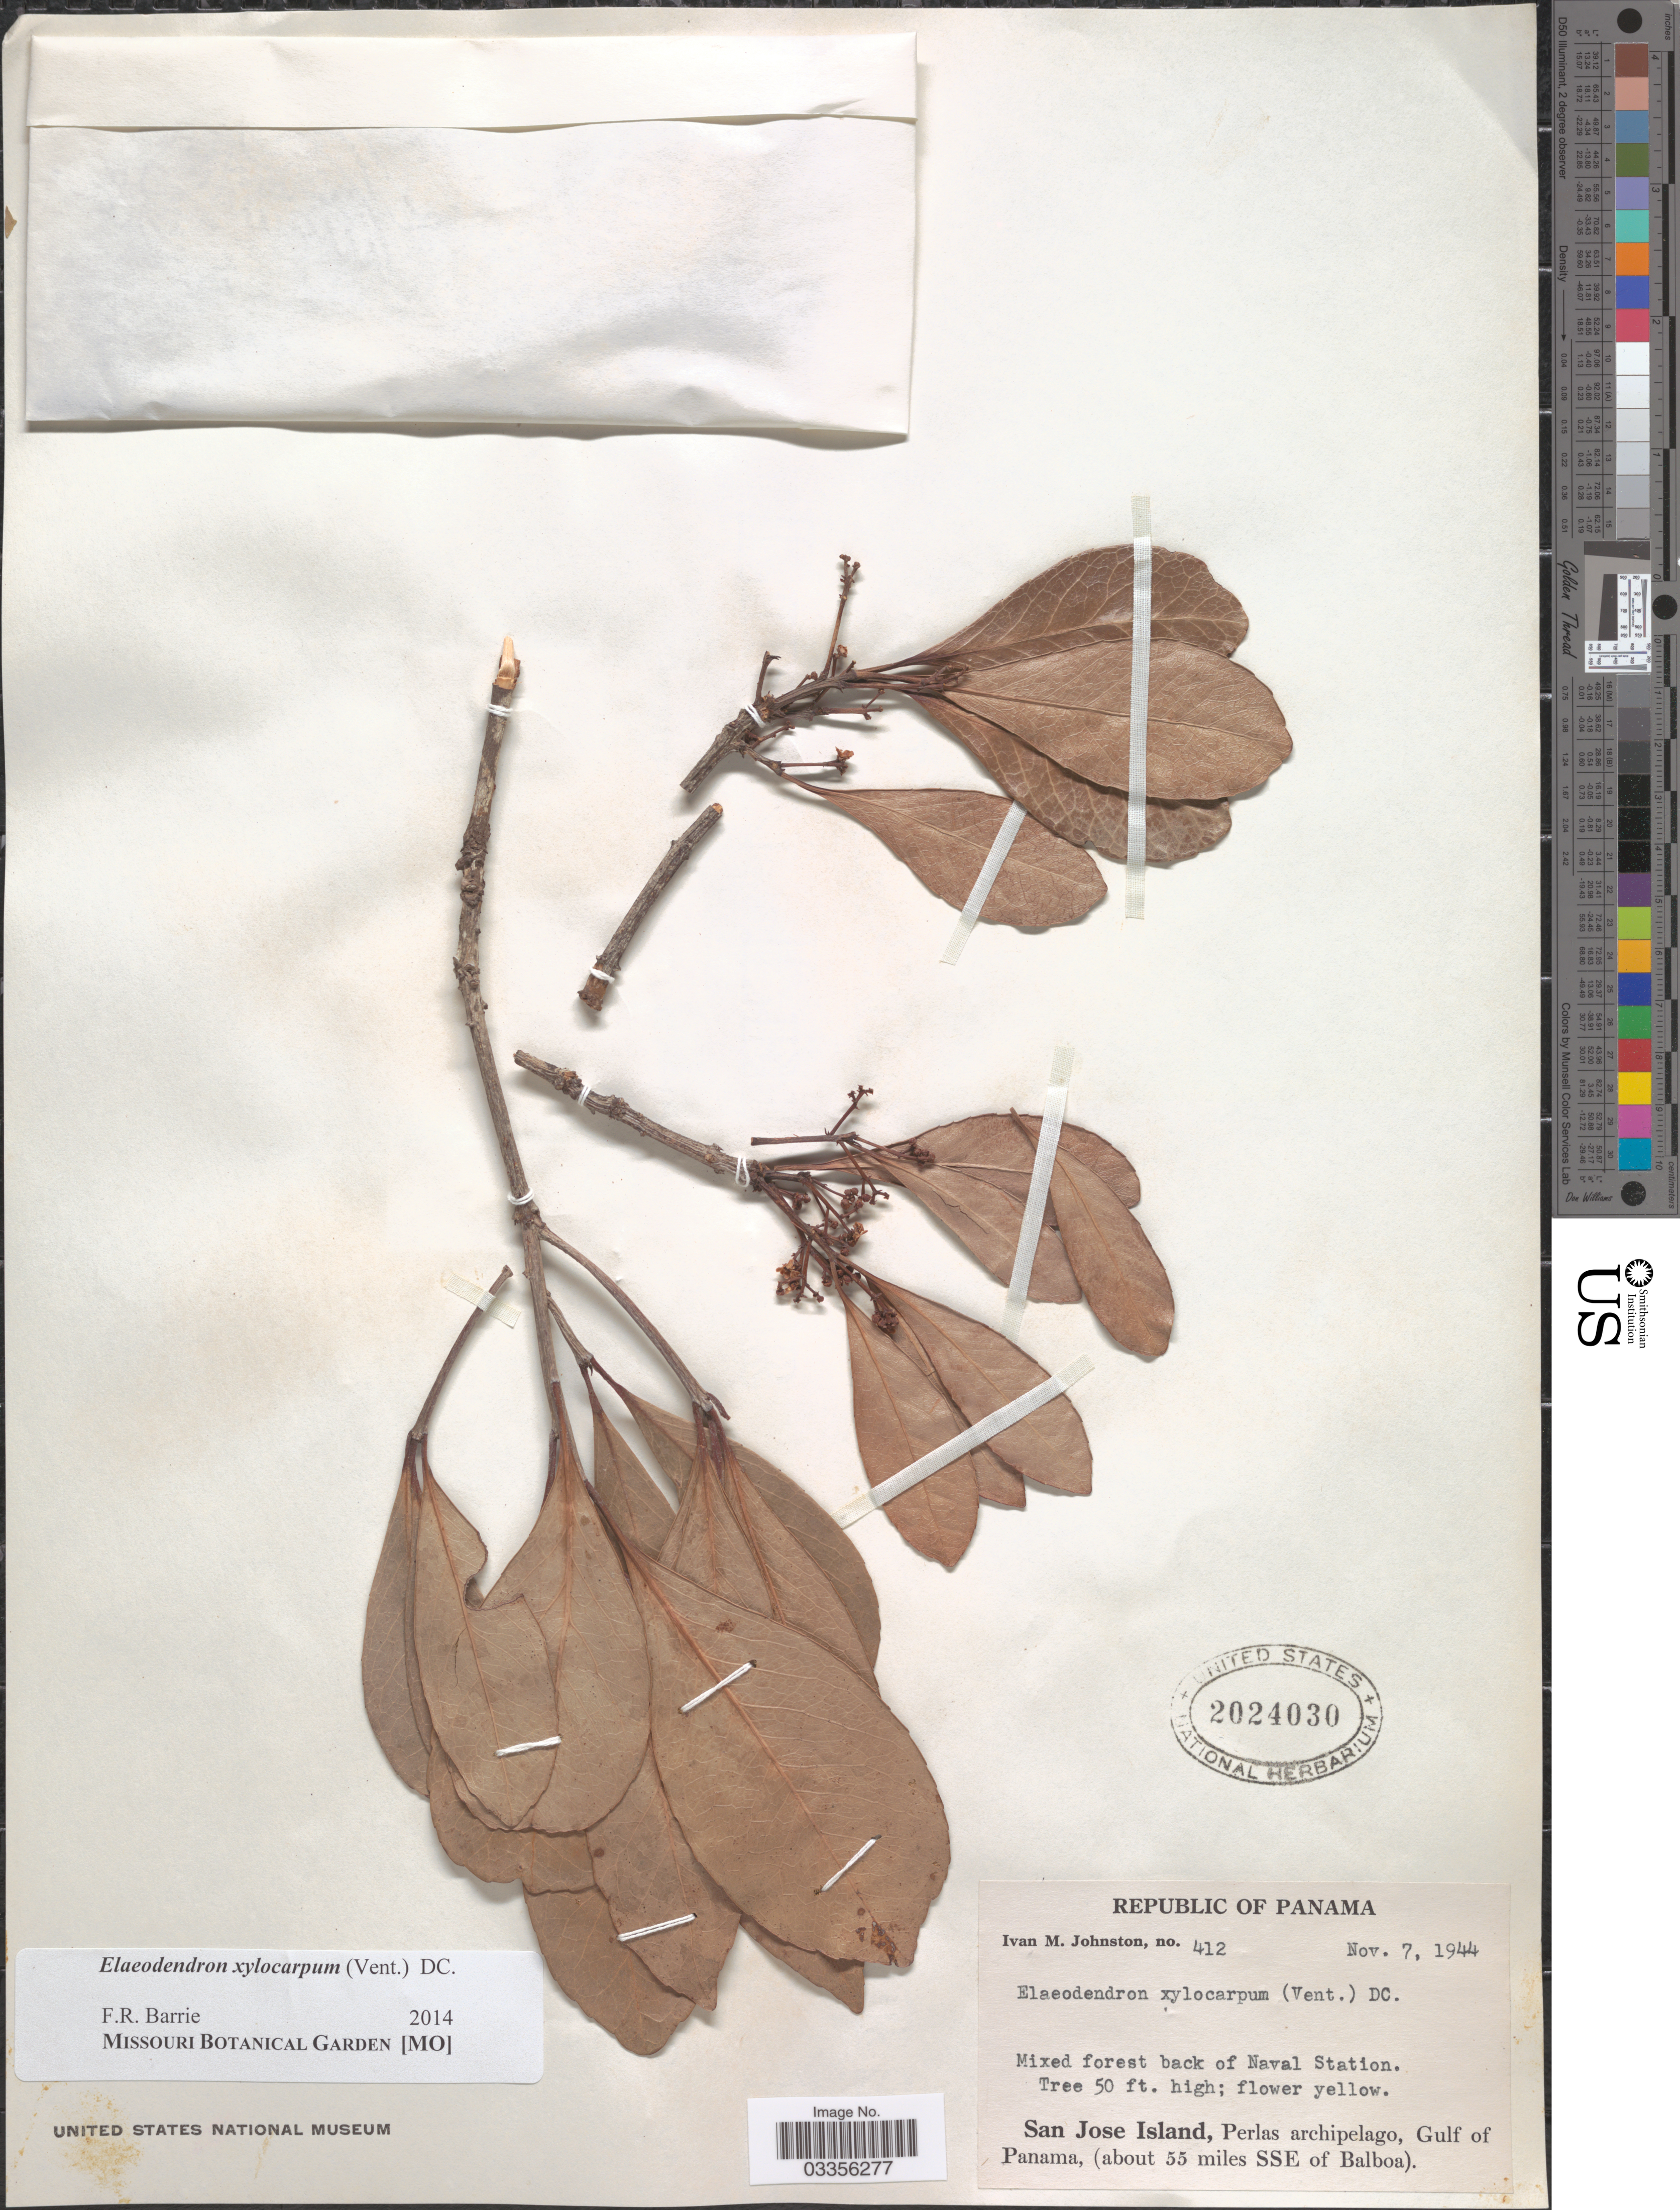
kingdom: Plantae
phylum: Tracheophyta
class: Magnoliopsida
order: Celastrales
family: Celastraceae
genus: Elaeodendron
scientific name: Elaeodendron xylocarpum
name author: (Vent.) DC.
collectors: I.M. Johnston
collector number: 412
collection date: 1944-11-07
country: Panama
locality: Mixed forest back of Naval Station. San Jose Island, Perlas archipelago, Gulf of Panama, (about 55 miles SSE of Balboa).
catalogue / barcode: US 2024030